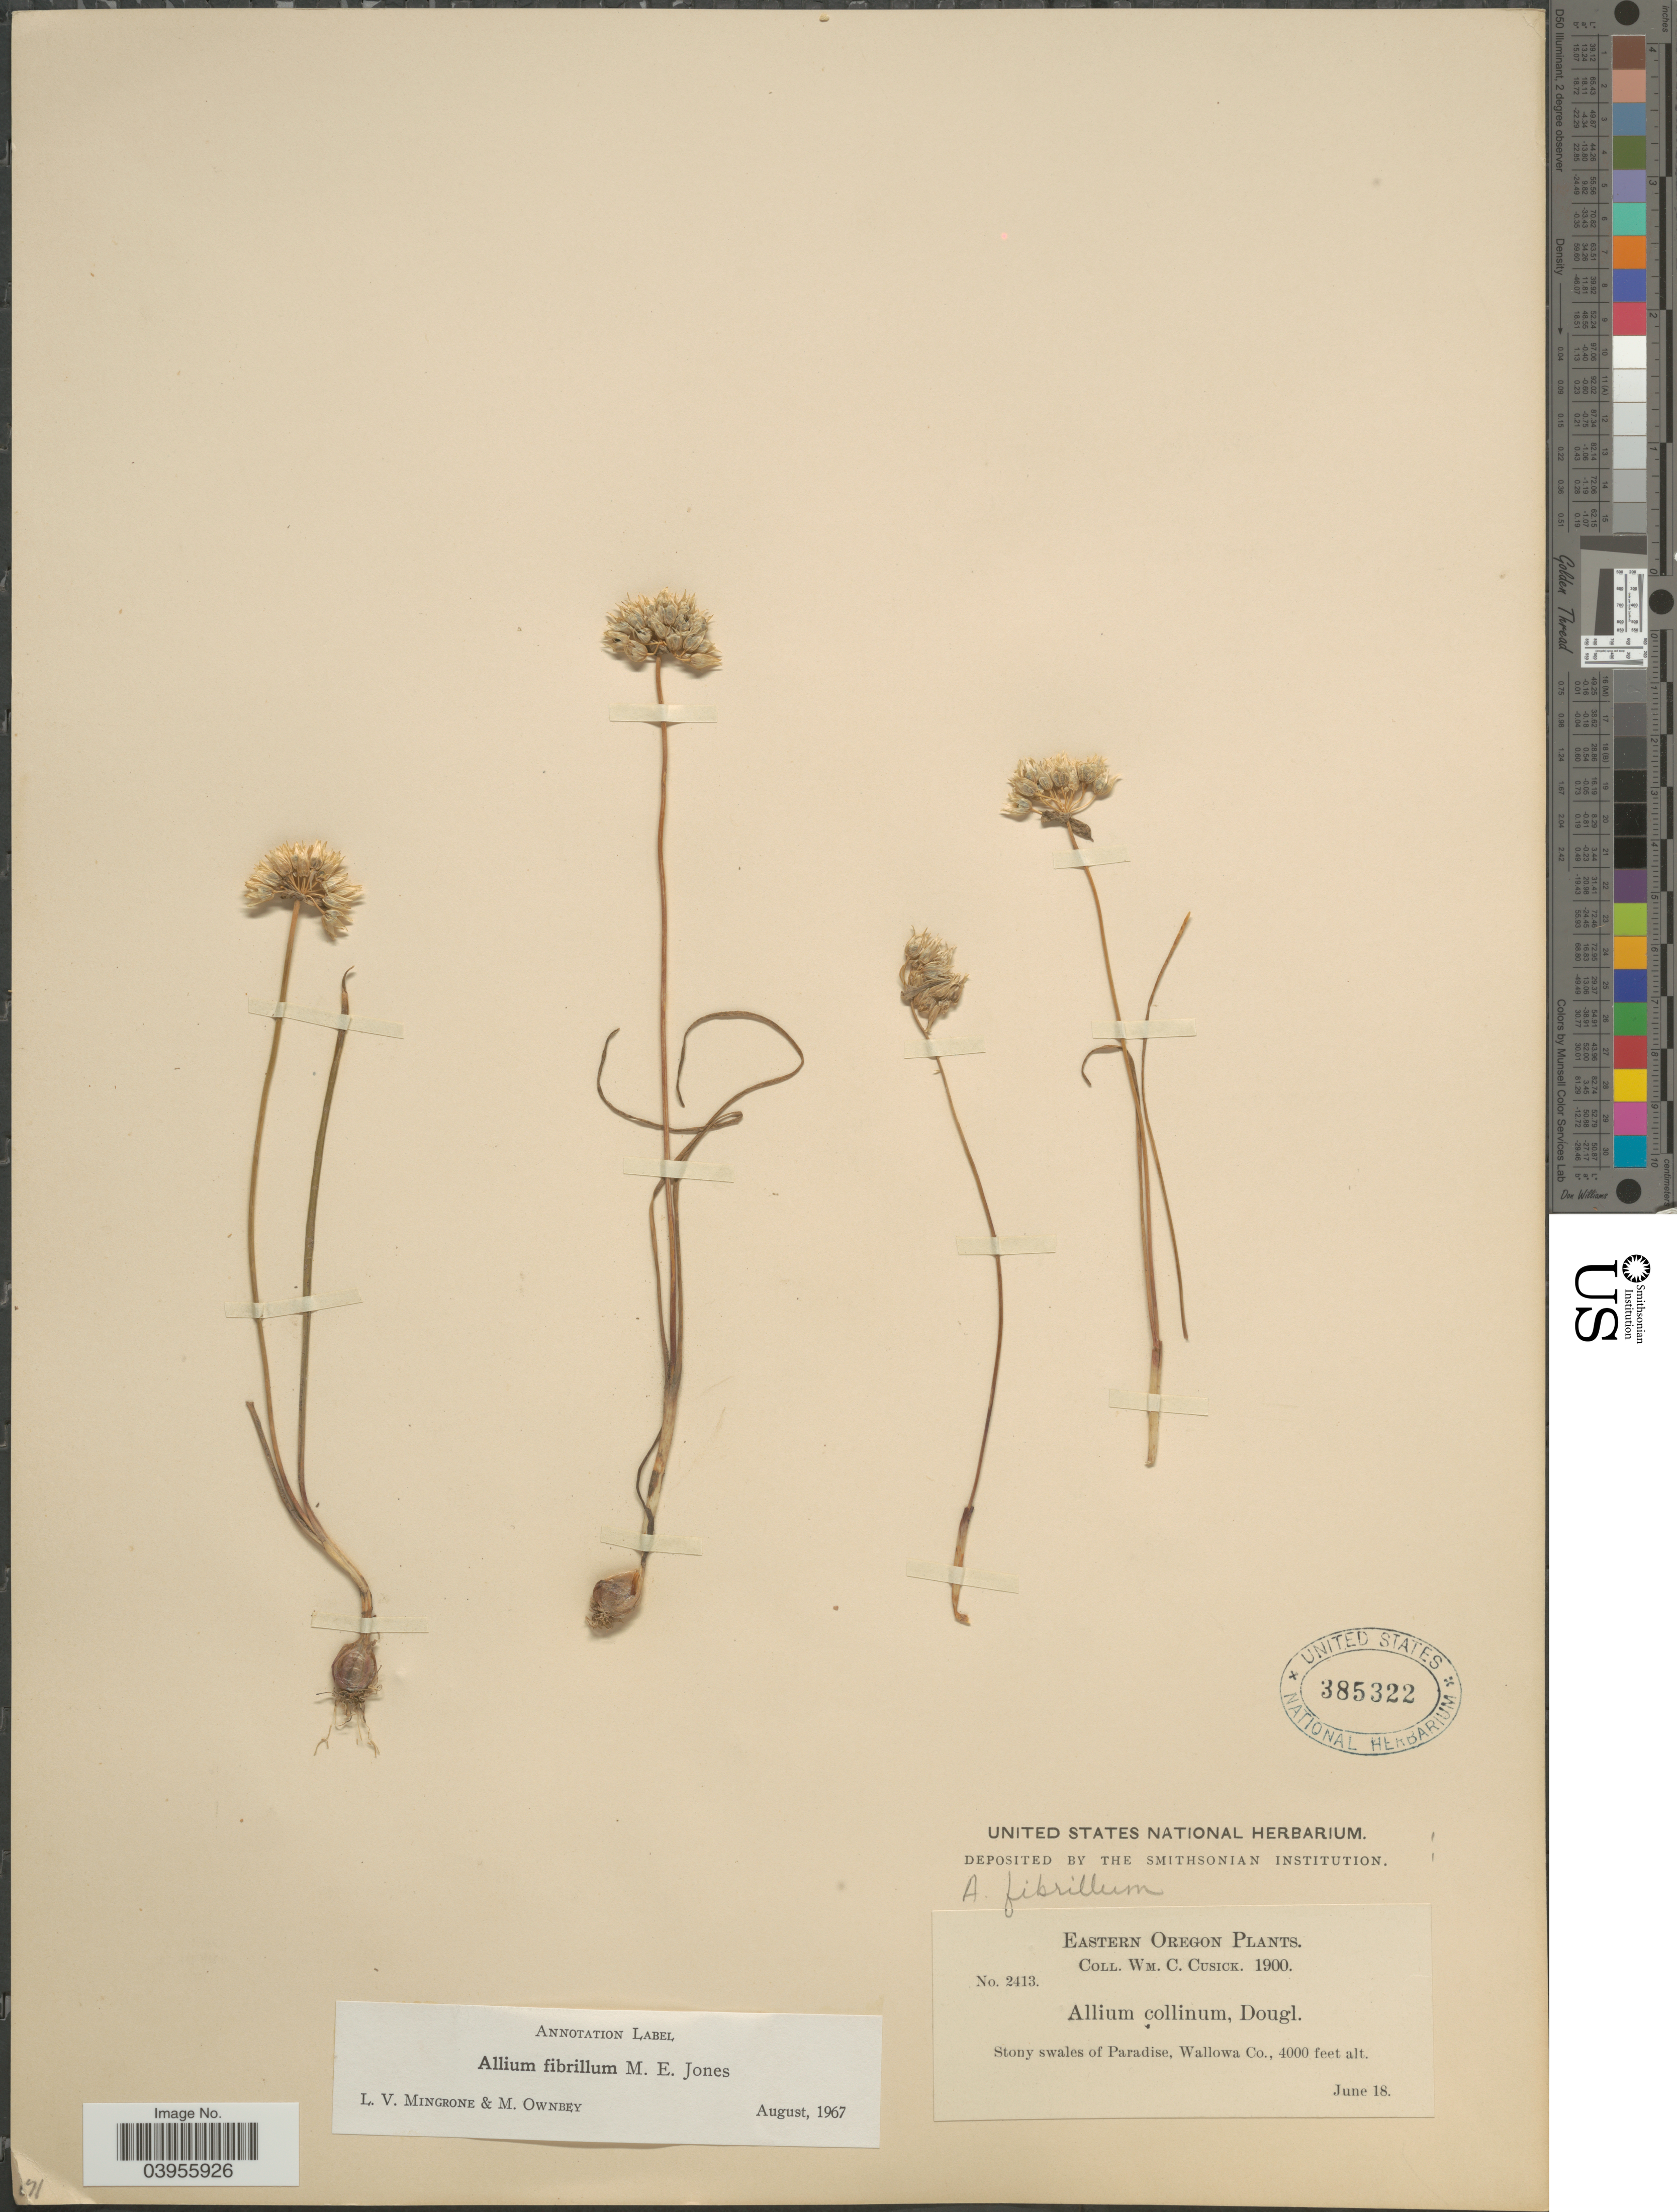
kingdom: Plantae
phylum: Tracheophyta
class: Liliopsida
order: Asparagales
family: Amaryllidaceae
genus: Allium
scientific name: Allium fibrillum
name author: M.E. Jones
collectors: W. C. Cusick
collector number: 2413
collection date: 1900-06-18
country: United States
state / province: Oregon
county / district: Wallowa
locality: Eastern Oregon. Stony swales of Paradise, Wallowa Co.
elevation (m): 1219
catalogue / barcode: US 385322